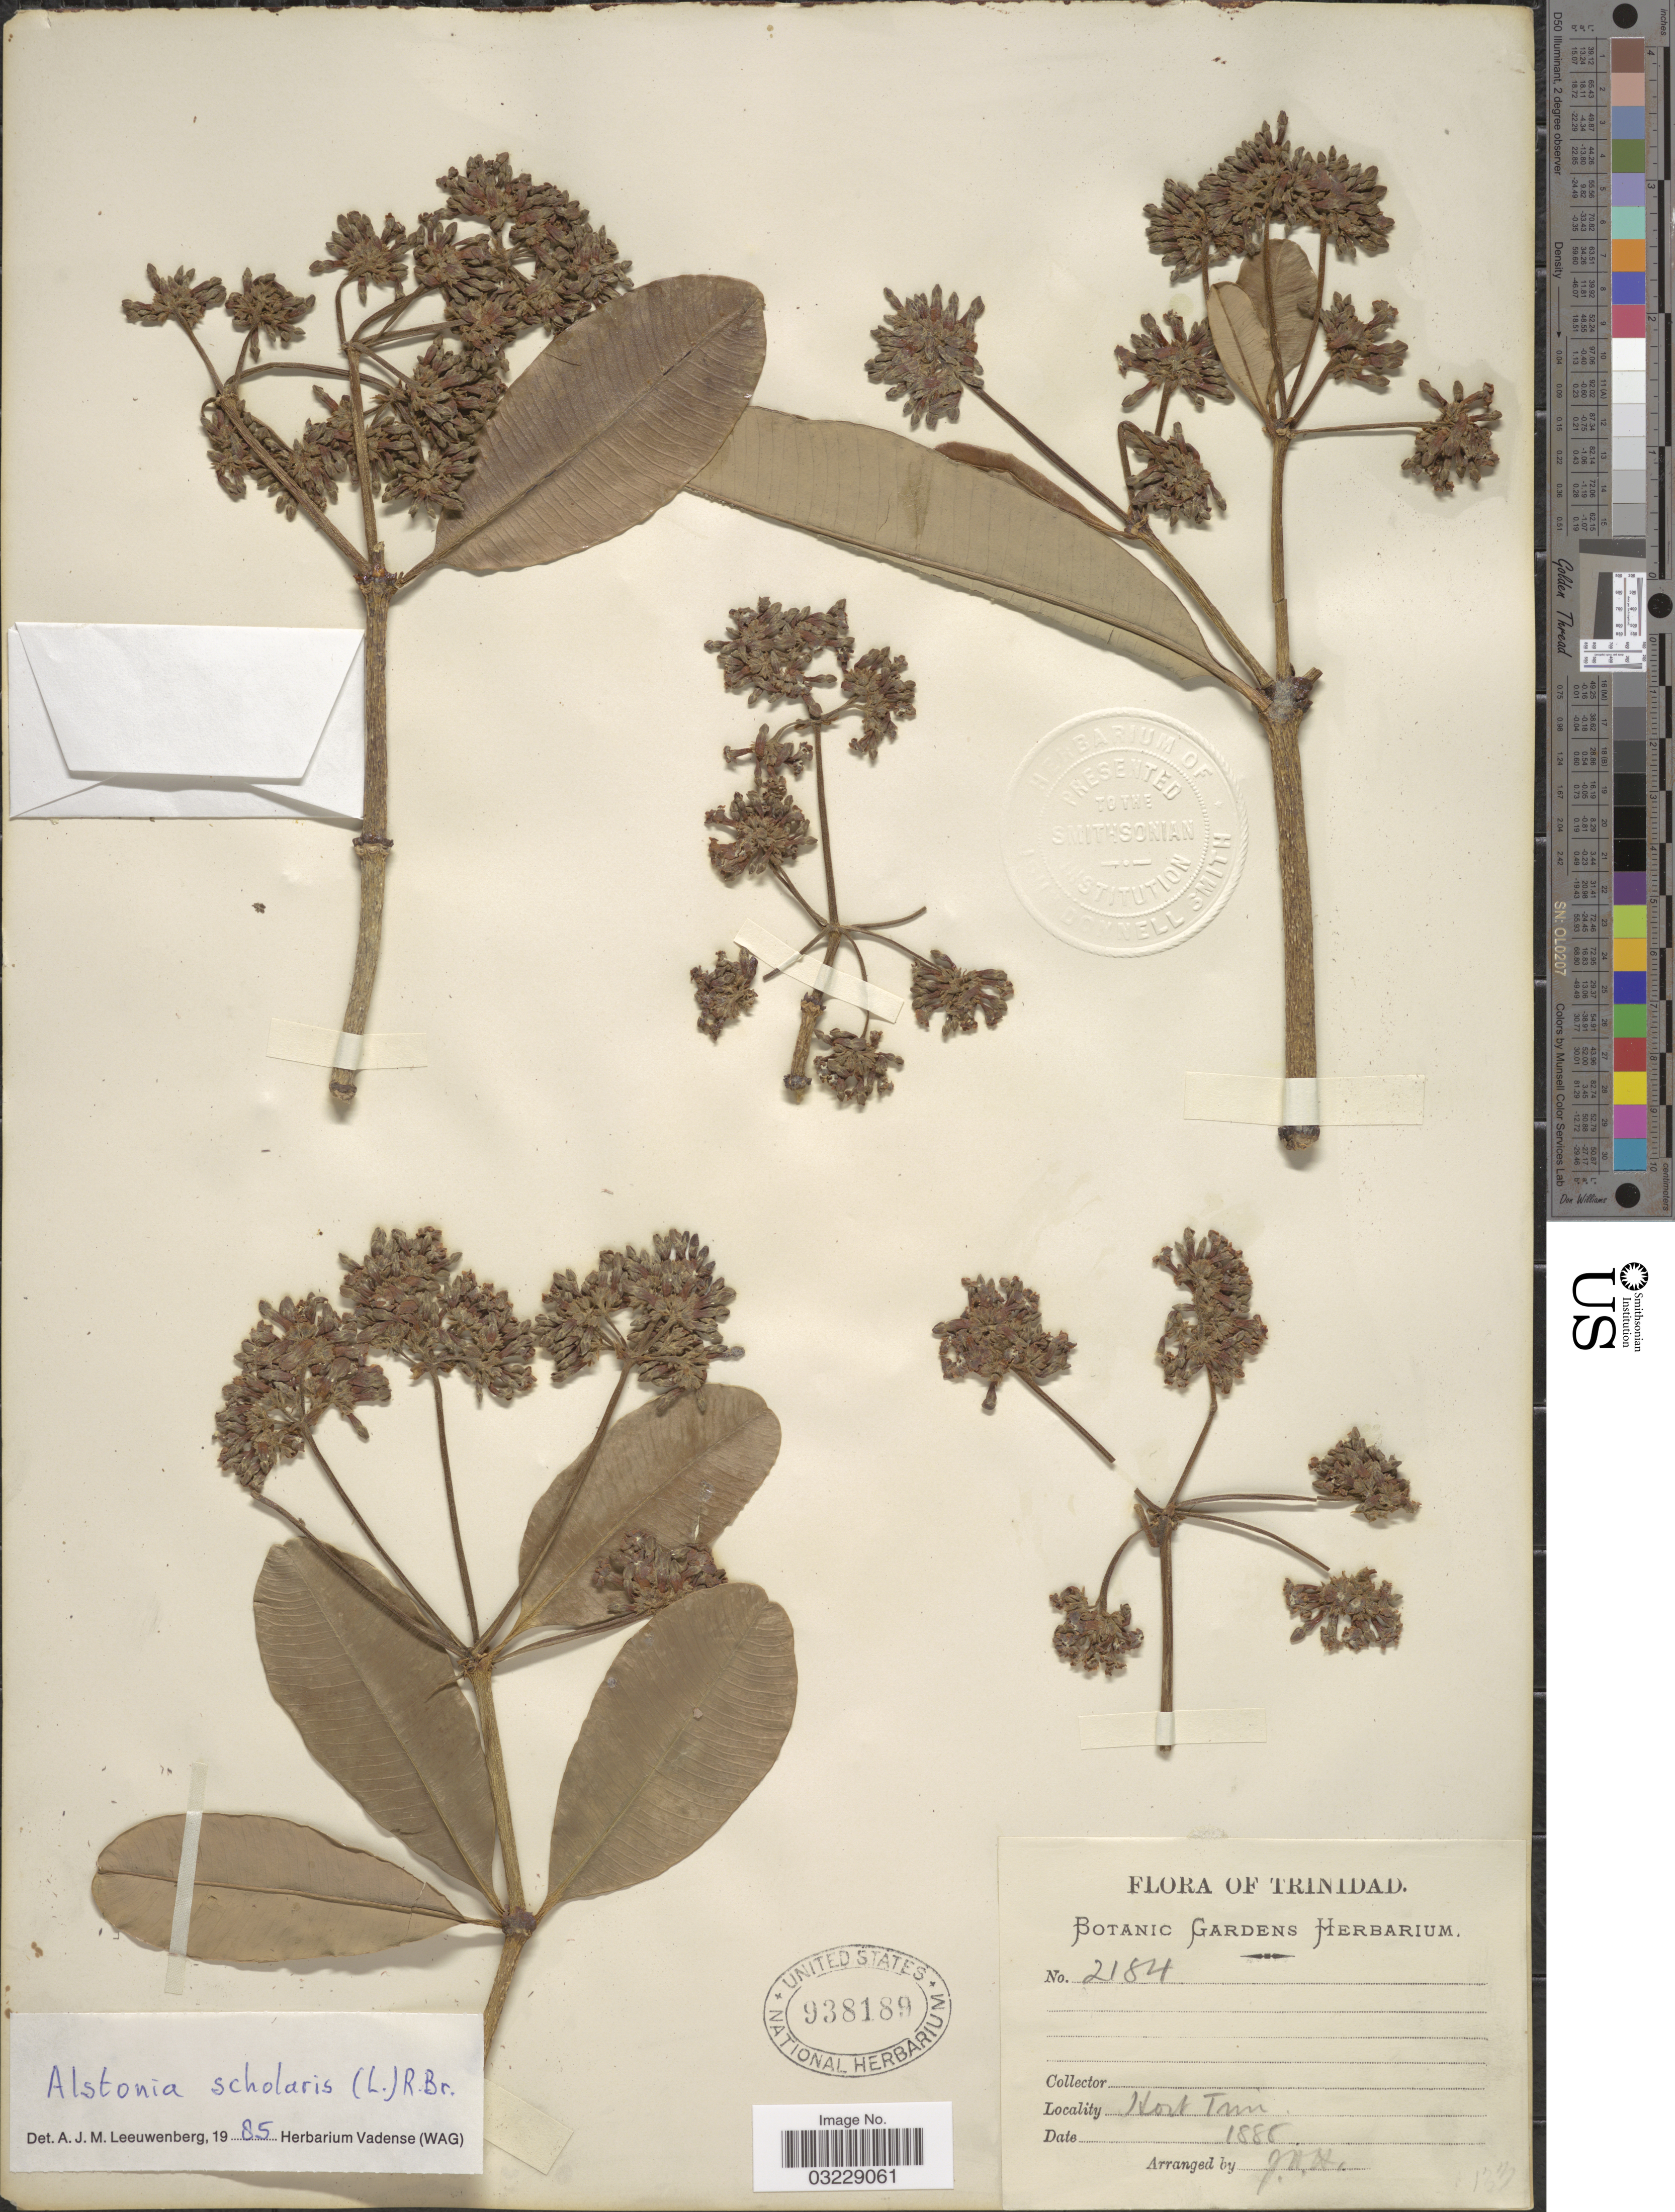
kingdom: Plantae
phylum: Tracheophyta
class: Magnoliopsida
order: Gentianales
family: Apocynaceae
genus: Alstonia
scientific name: Alstonia scholaris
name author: (L.) R. Br.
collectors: ex herb. Botanic Gardens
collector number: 2184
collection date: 1888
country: Trinidad and Tobago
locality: Trinidad. Hort. Trin.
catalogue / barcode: US 938189